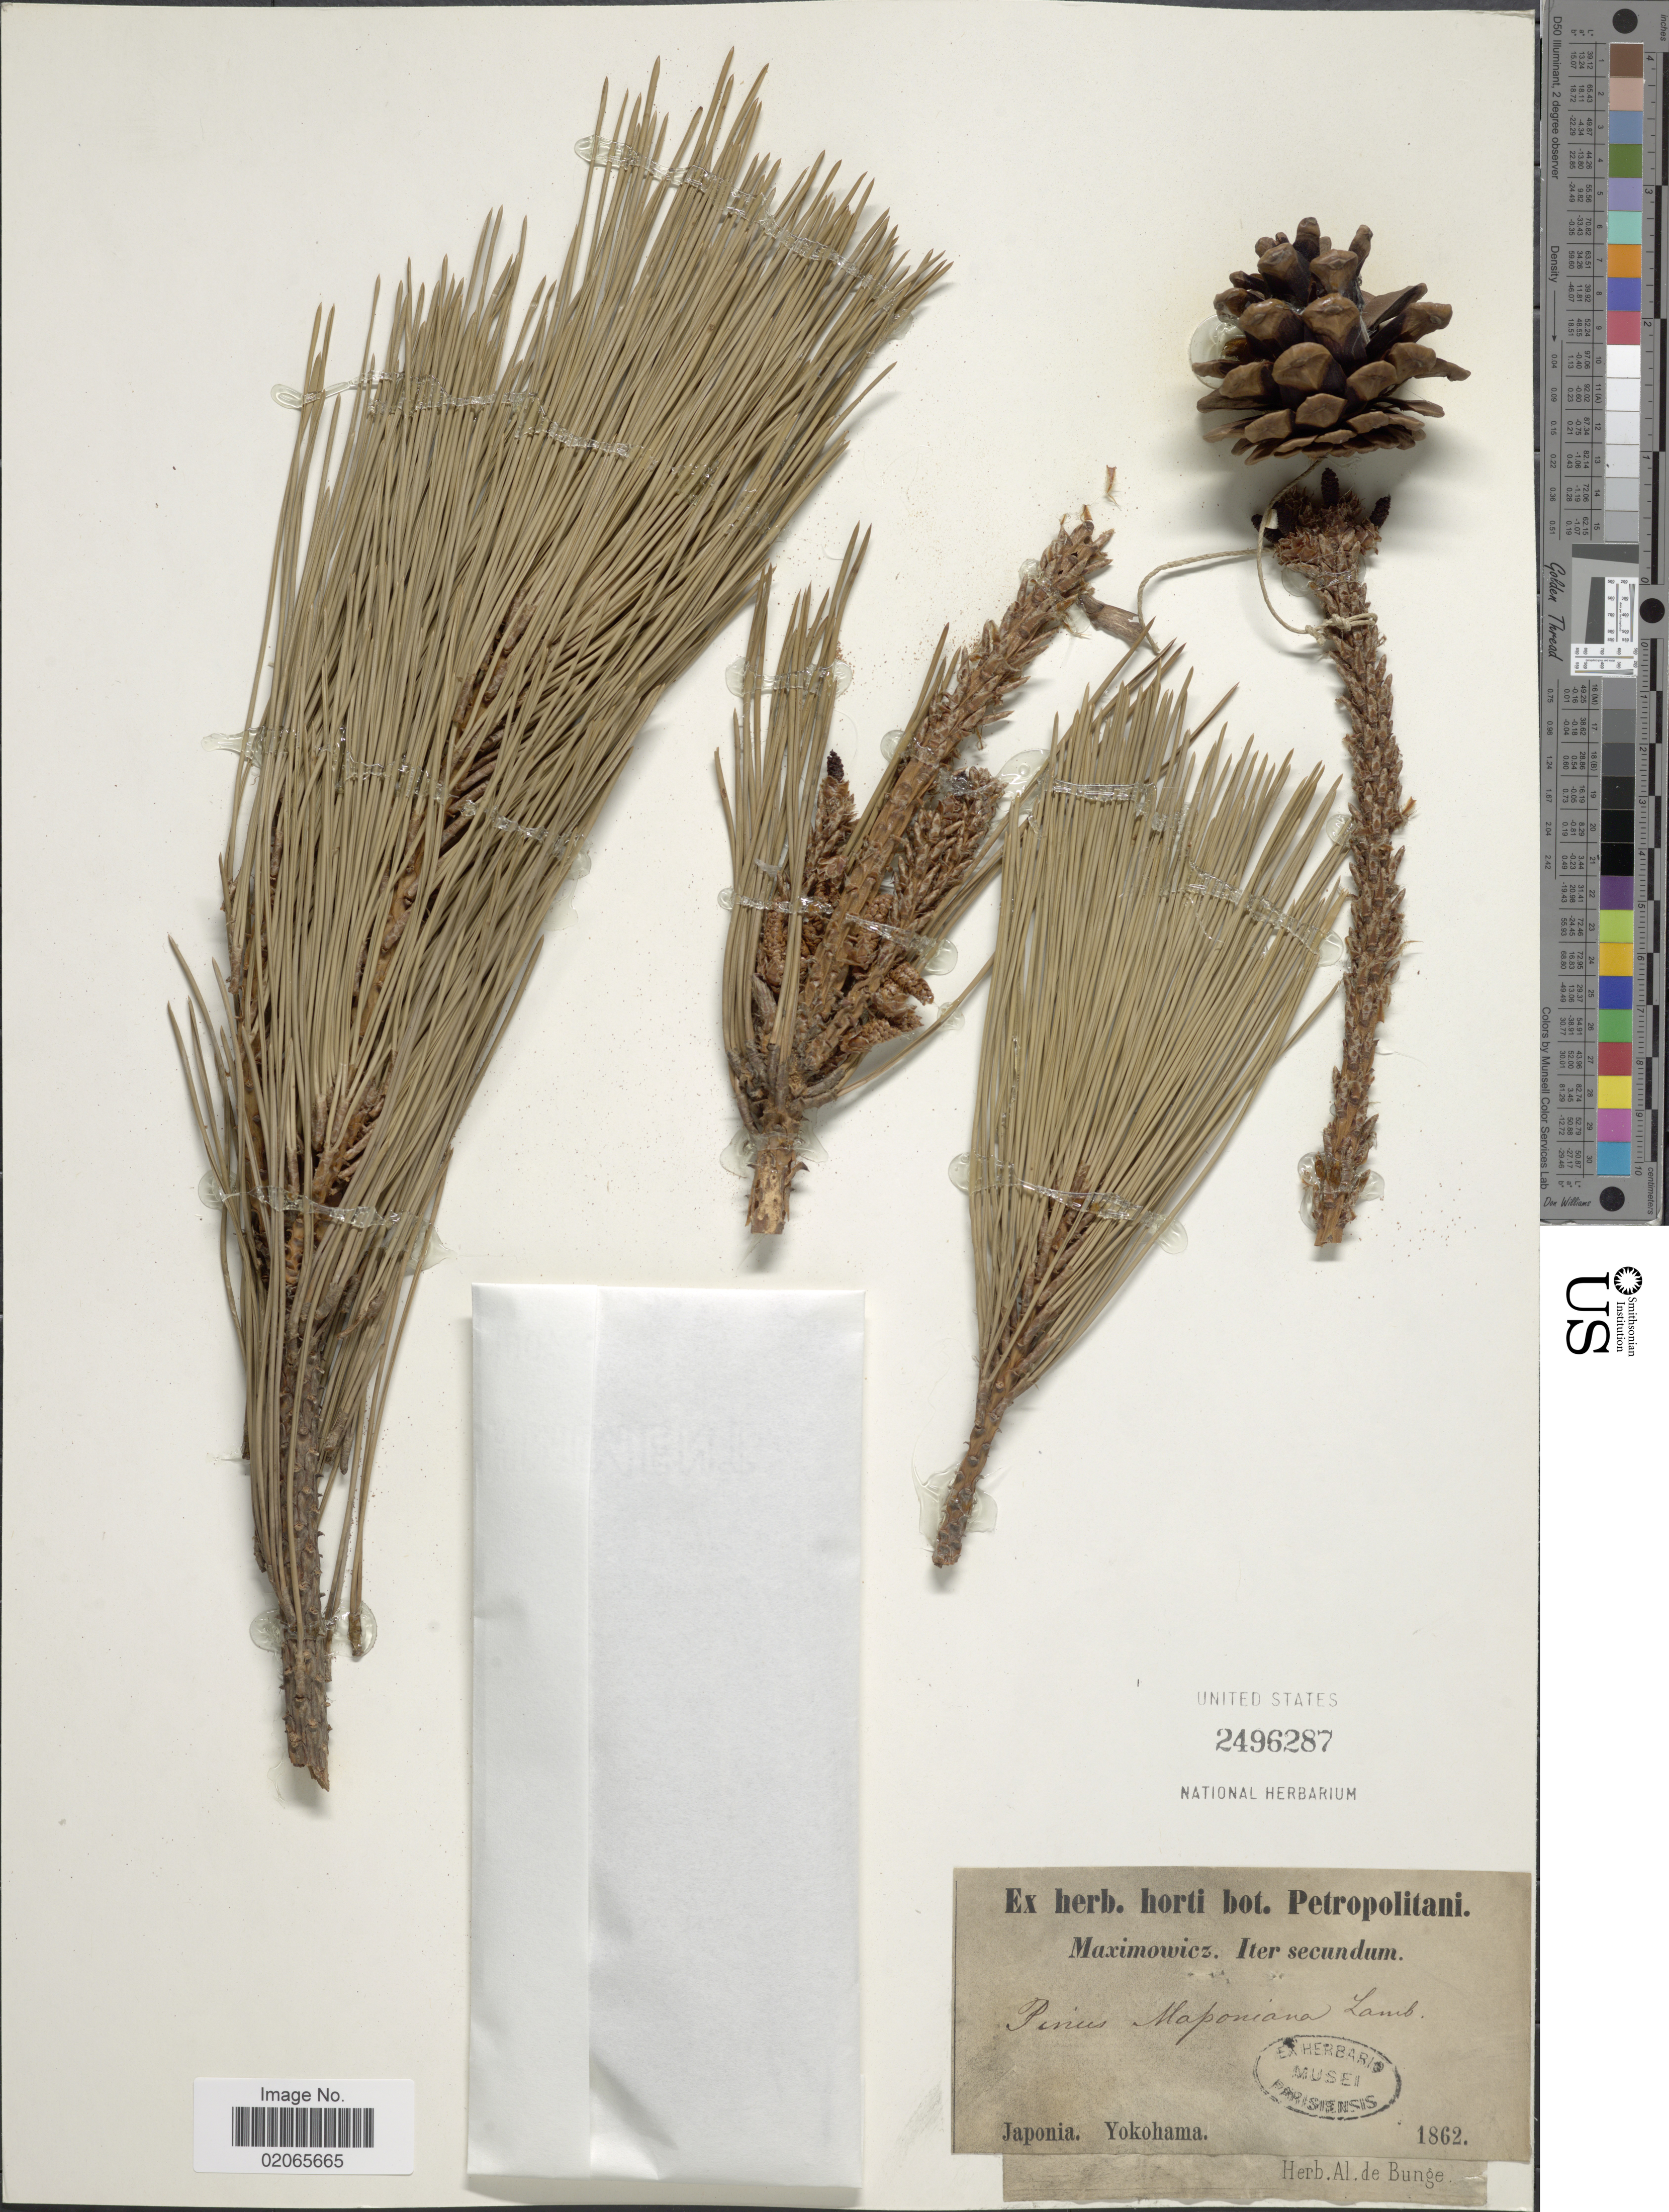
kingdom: Plantae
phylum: Tracheophyta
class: Pinopsida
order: Pinales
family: Pinaceae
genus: Pinus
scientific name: Pinus massoniana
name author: D. Don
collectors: -. Maximowicz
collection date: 1862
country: Japan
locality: Japonia, Yokohama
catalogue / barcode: US 2496287